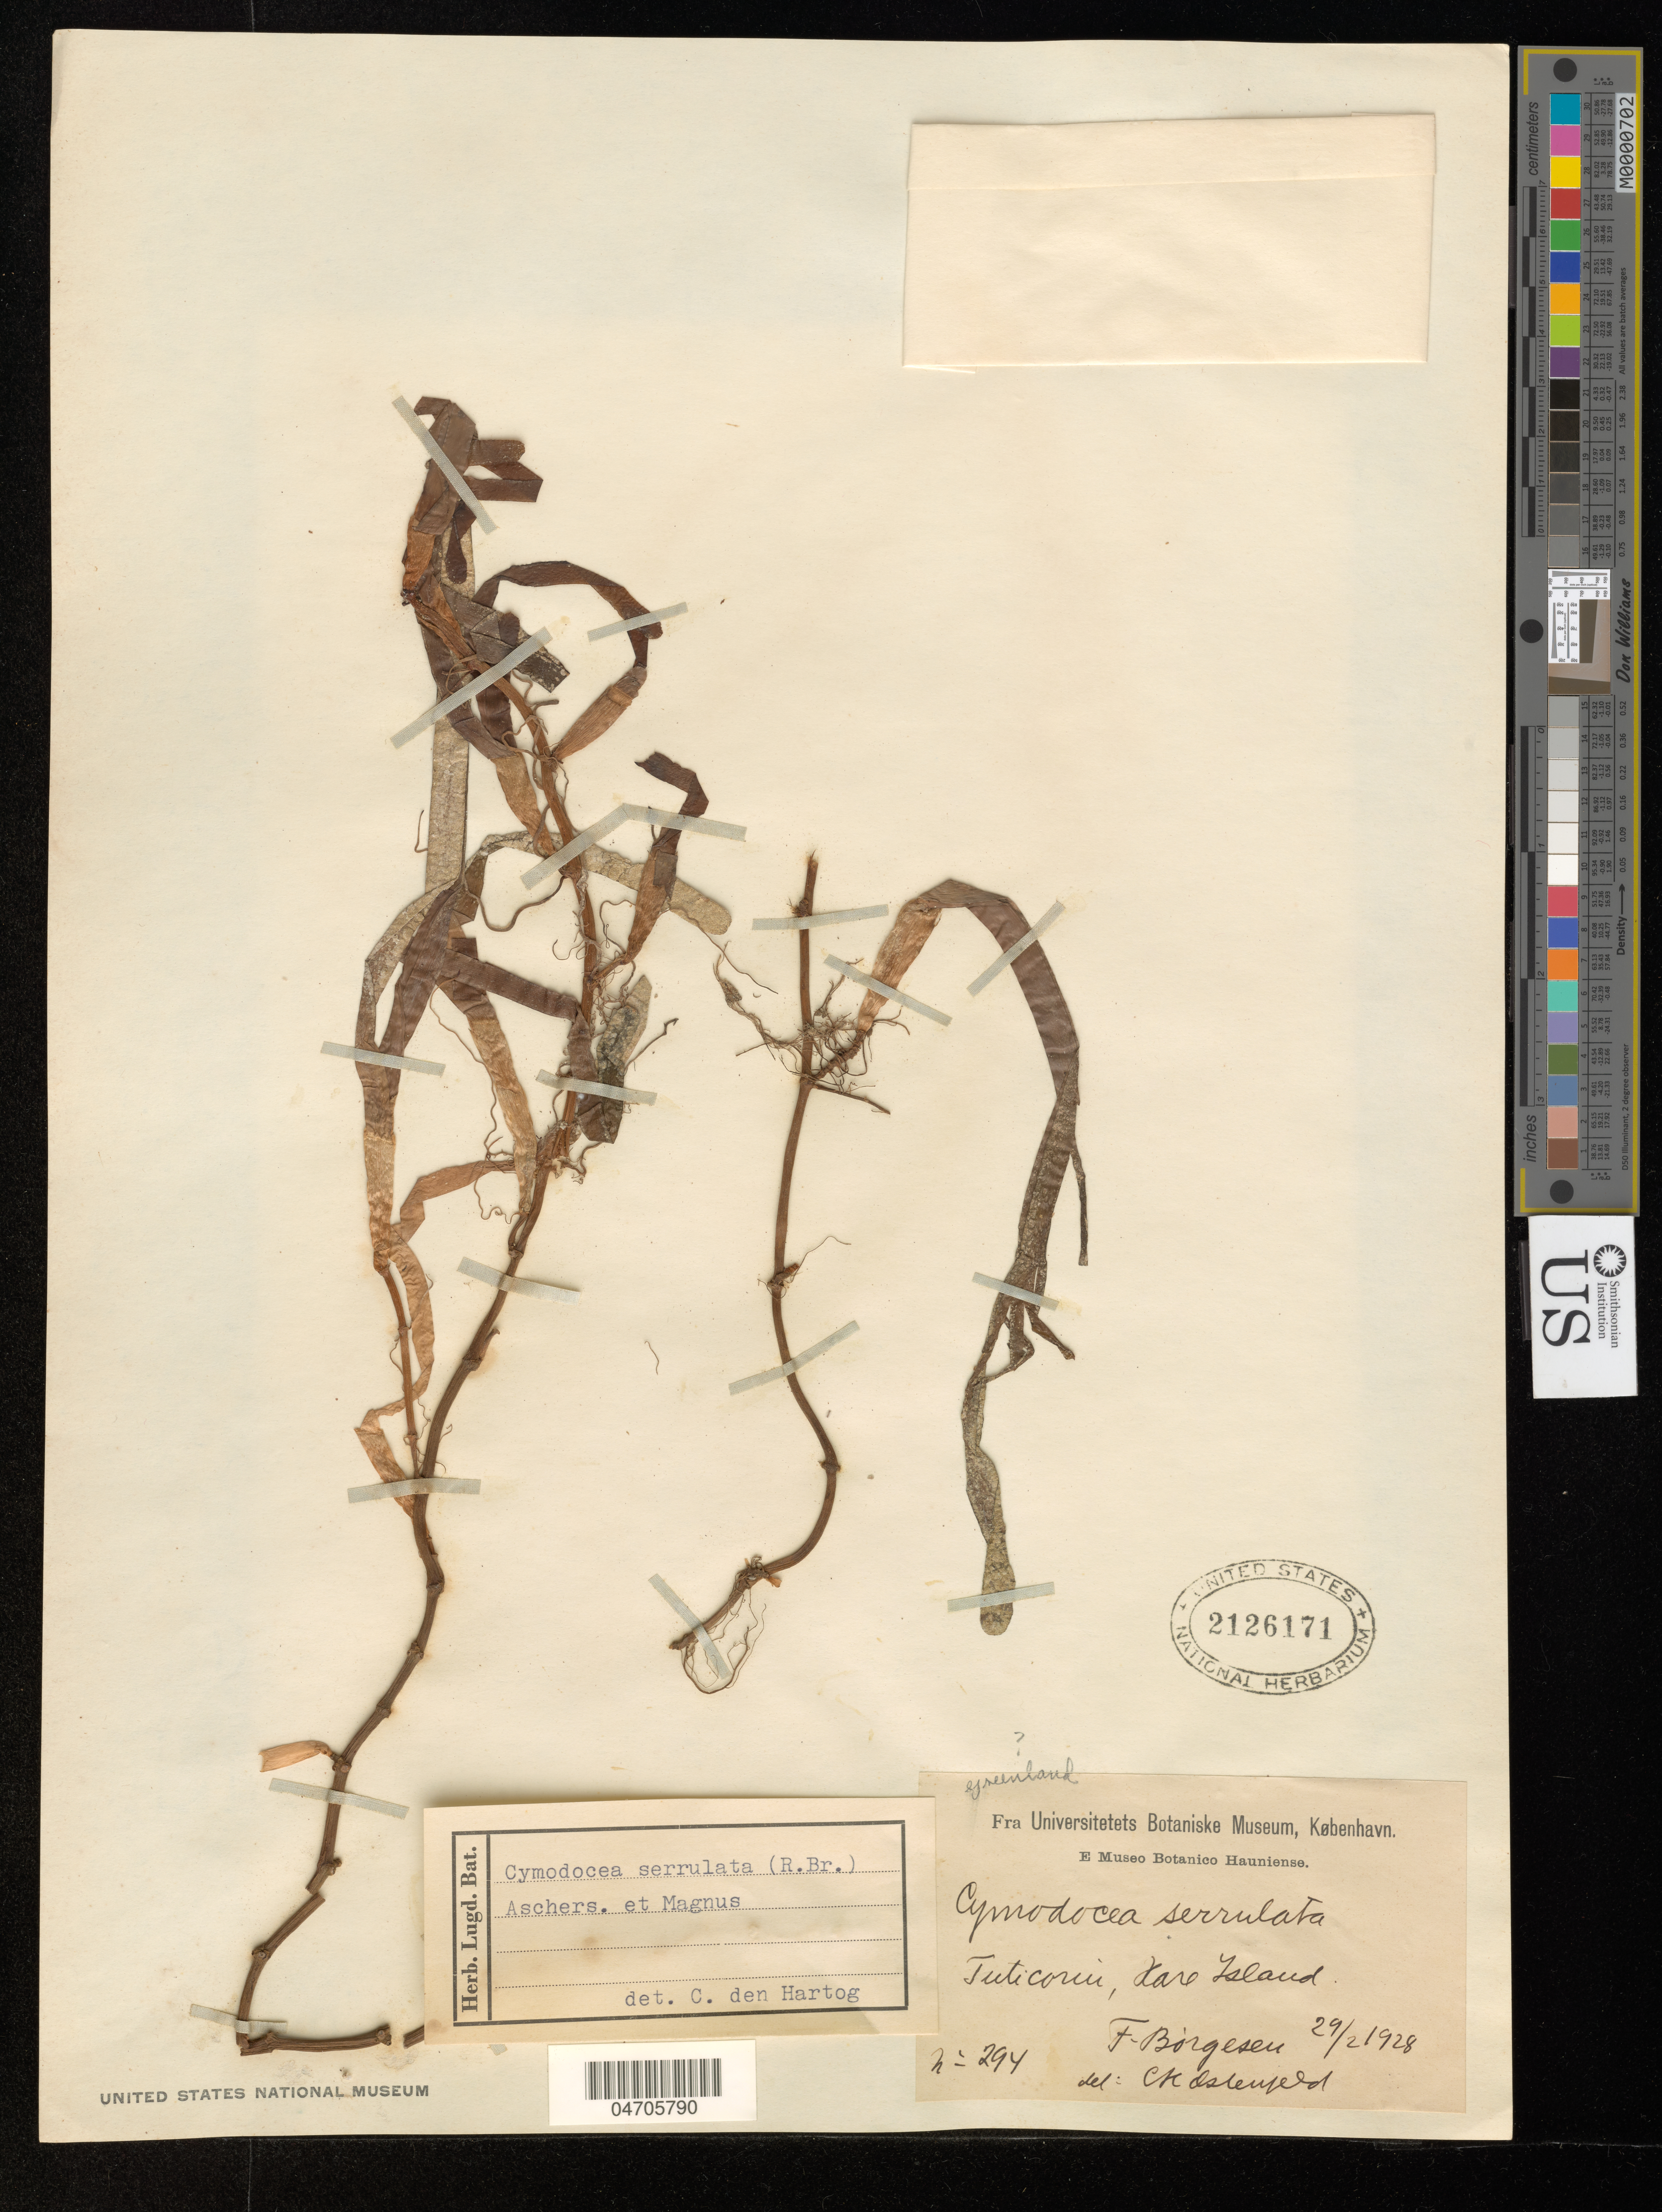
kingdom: Plantae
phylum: Tracheophyta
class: Liliopsida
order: Alismatales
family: Cymodoceaceae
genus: Cymodocea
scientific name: Cymodocea serrulata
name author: (R. Br.) Magnus & Ashers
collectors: F. C. Børgesen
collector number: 294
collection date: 1928-02-29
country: India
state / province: Tamil Nadu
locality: Tuticorin: Hare Island.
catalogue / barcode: US 2126171